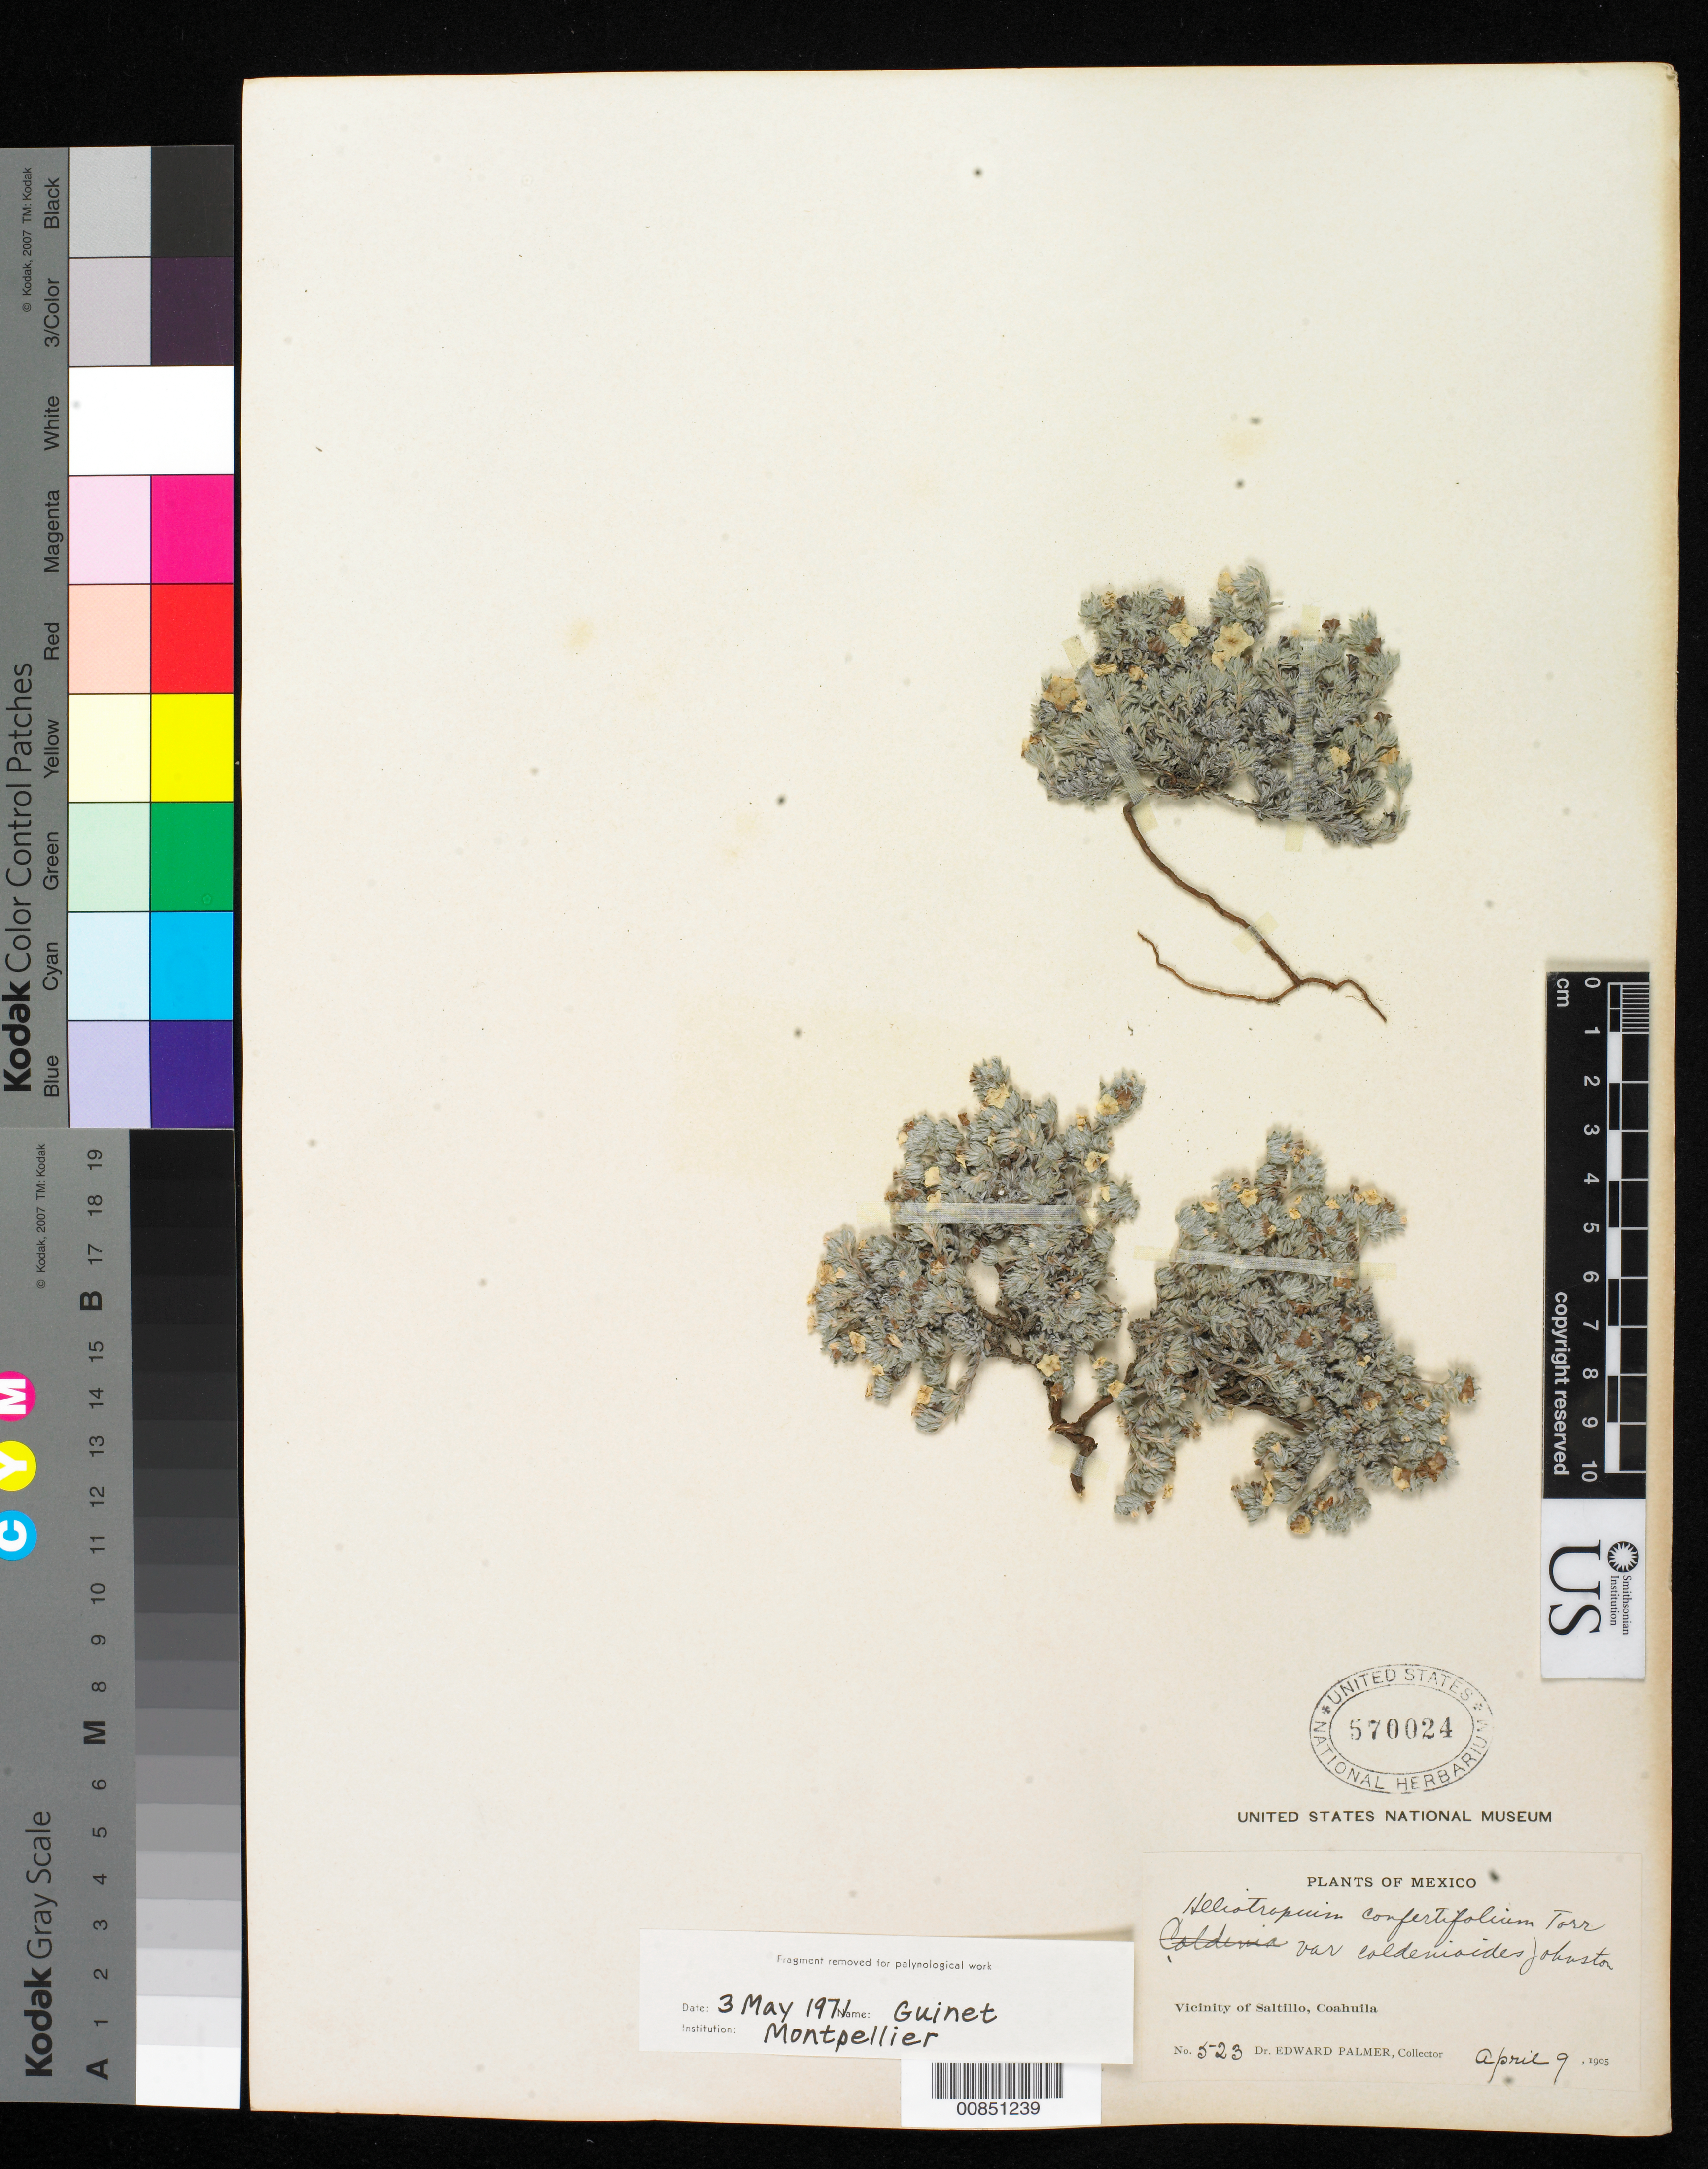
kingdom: Plantae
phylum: Tracheophyta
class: Magnoliopsida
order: Boraginales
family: Heliotropiaceae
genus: Euploca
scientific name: Euploca confertifolium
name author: (Torr.) Feuillet & Halse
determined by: Feuillet, C.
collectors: E. Palmer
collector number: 523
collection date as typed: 09 Apr 1905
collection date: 1905-04-09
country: Mexico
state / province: Coahuila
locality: Vicinity of Saltilo, Coahuila.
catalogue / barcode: US 570024